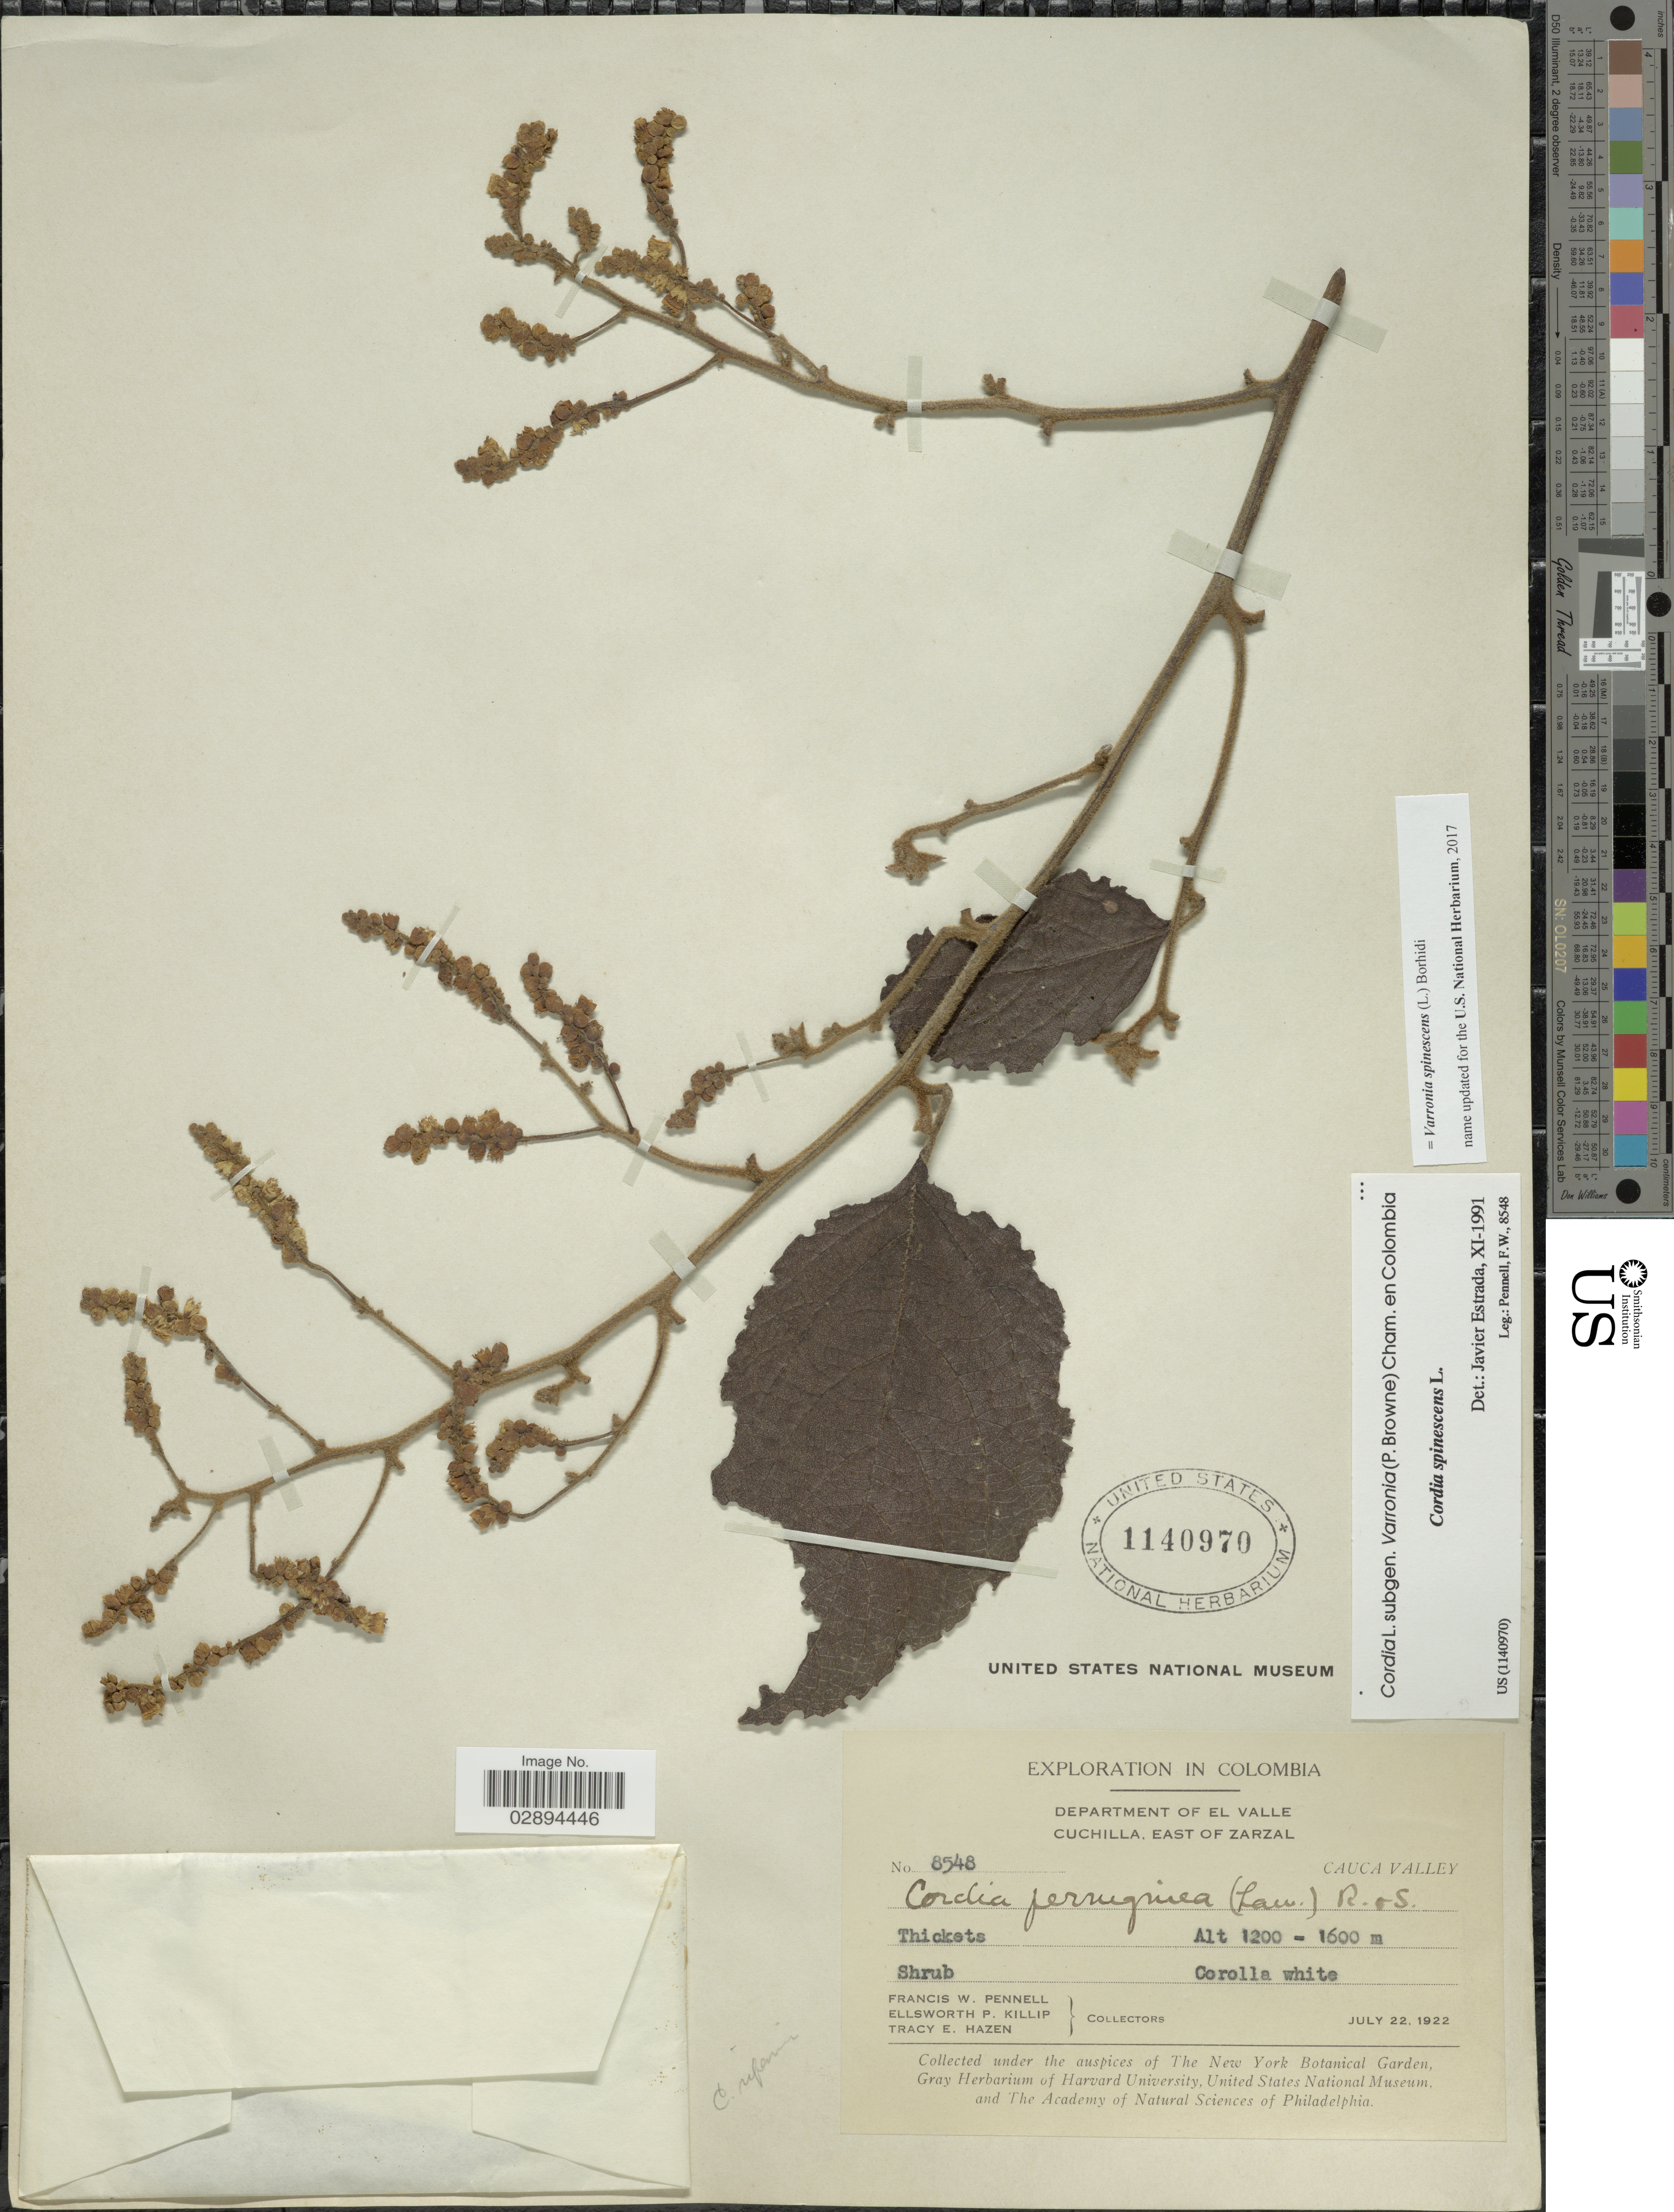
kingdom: Plantae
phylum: Tracheophyta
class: Magnoliopsida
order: Boraginales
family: Cordiaceae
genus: Varronia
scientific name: Varronia spinescens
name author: (L.) Borhidi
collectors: F. W. Pennell, E. P. Killip & T. E. Hazen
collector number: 8548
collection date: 1922-07-22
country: Colombia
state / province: Valle del Cauca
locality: Department of El Valle Cuchilla, East of Zarzal. Cauca Valley.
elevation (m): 1200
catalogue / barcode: US 1140970